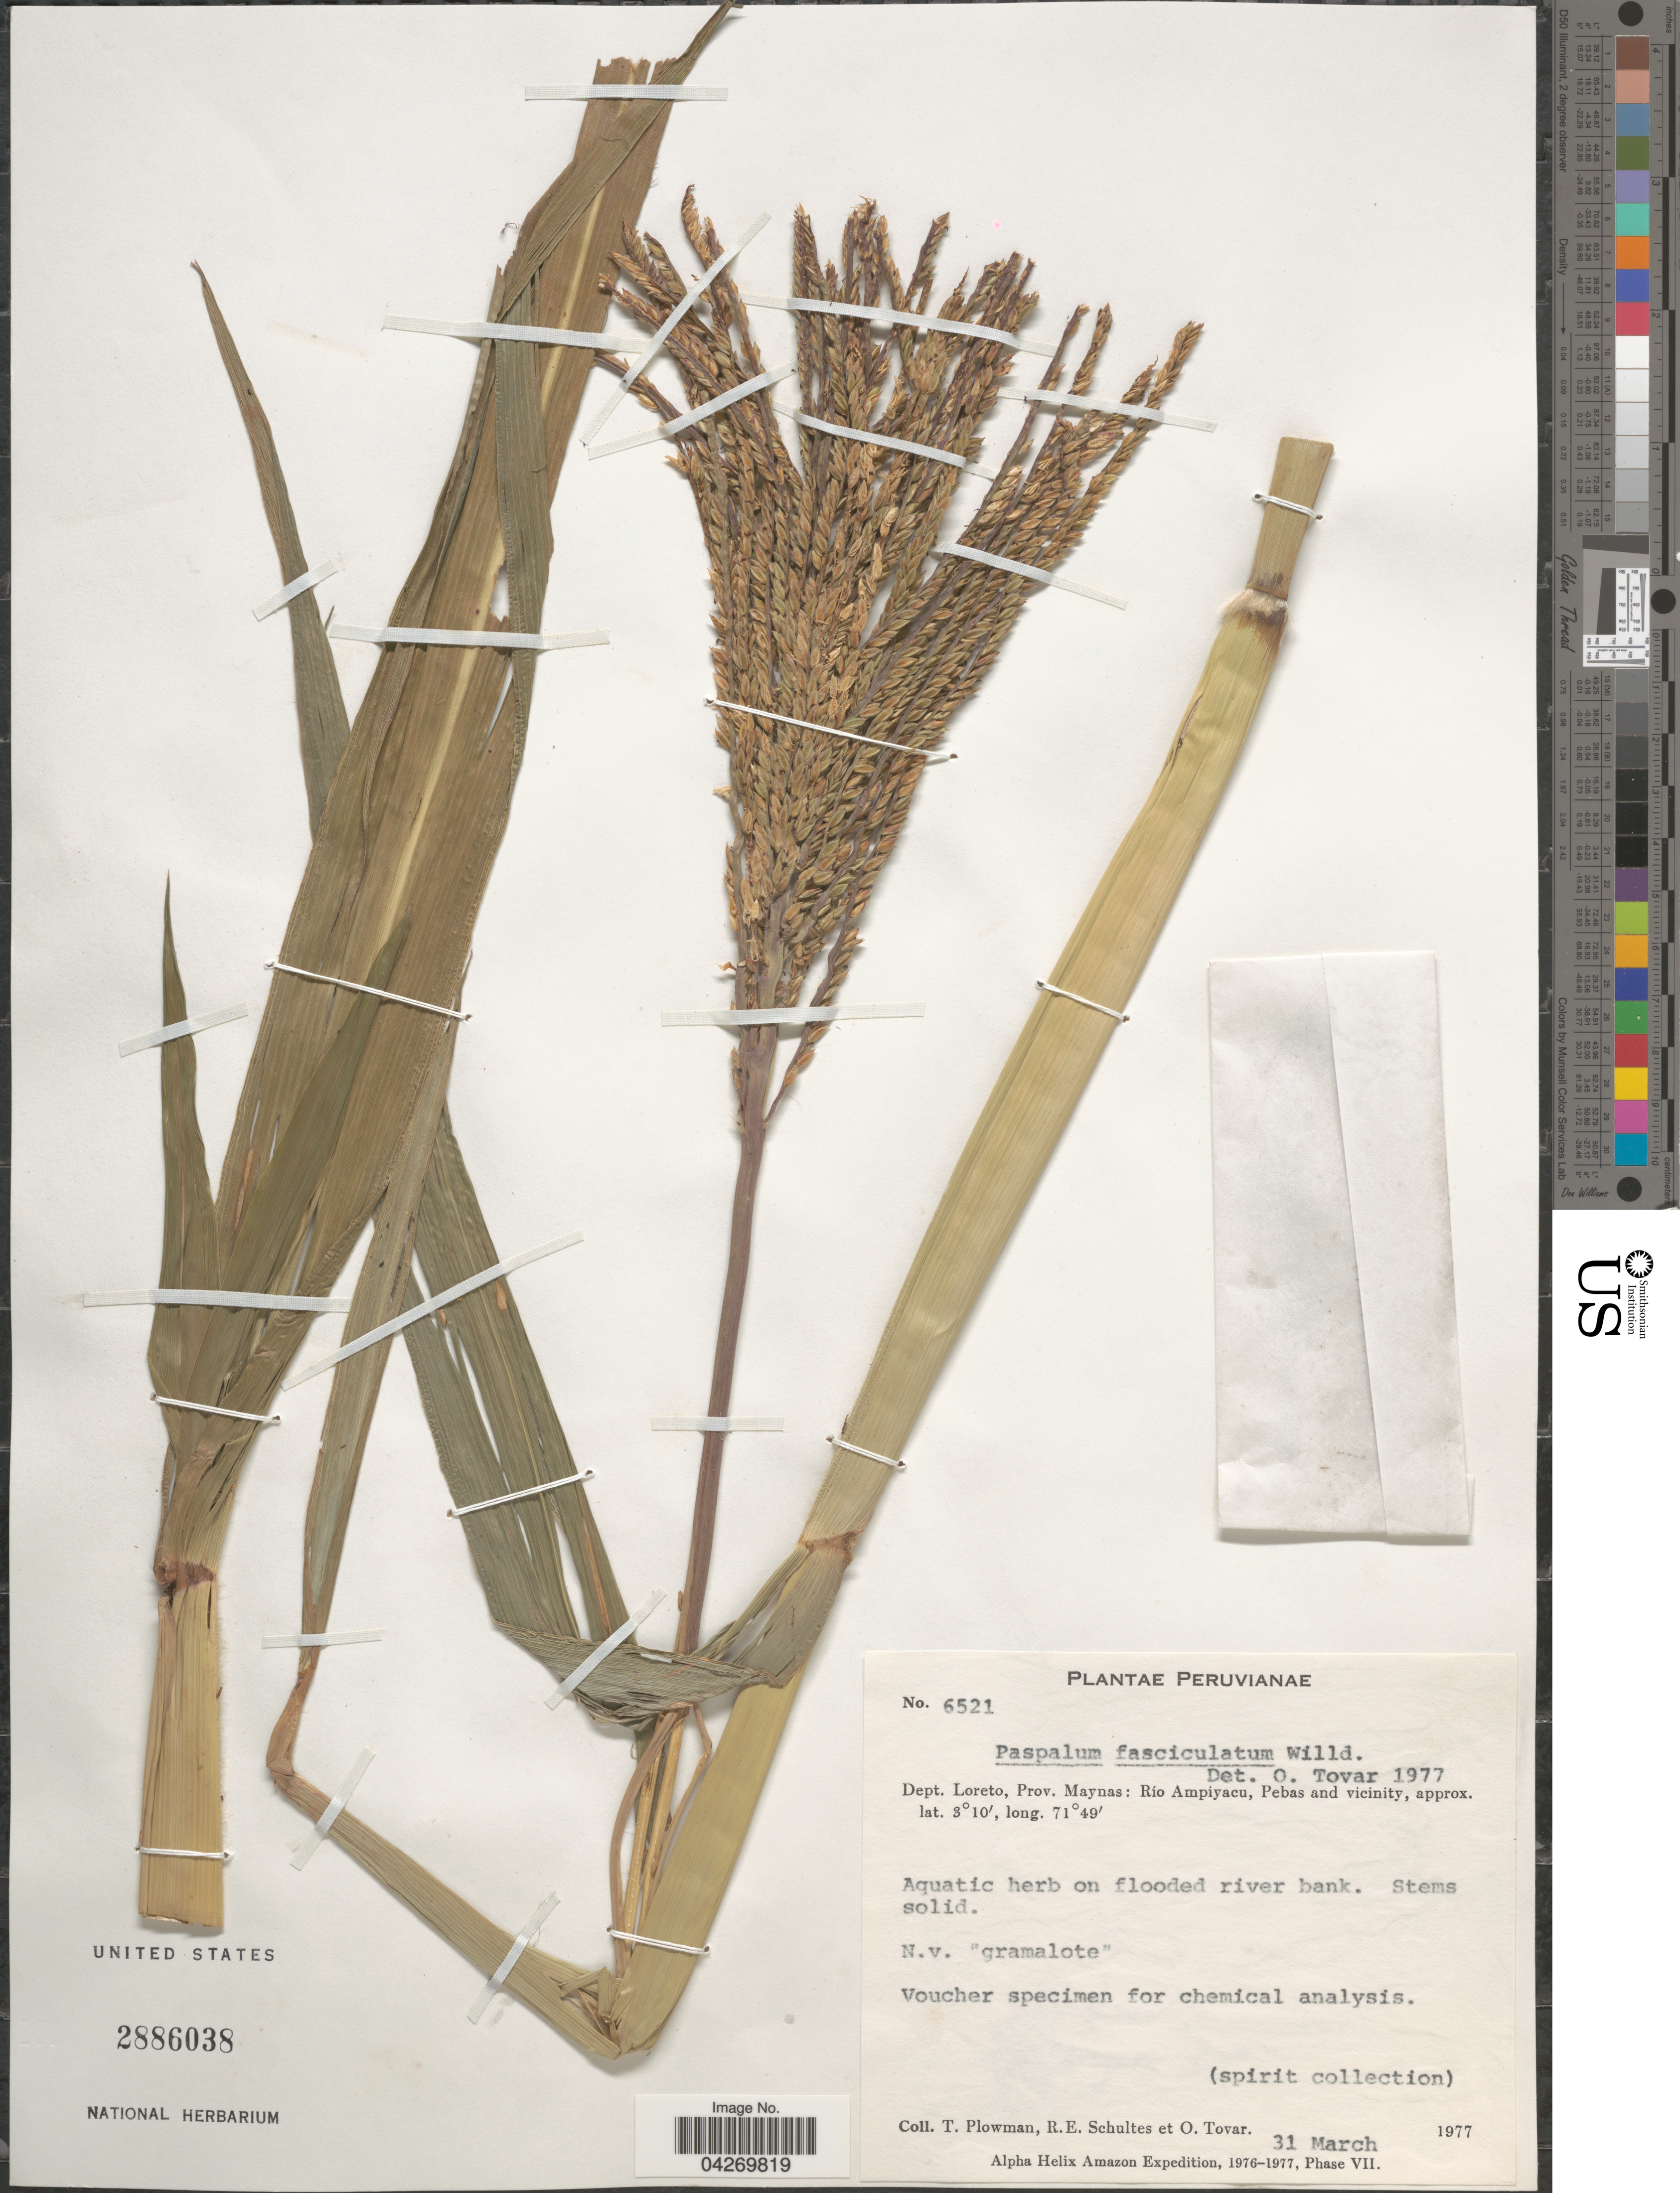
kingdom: Plantae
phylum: Tracheophyta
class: Liliopsida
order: Poales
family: Poaceae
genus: Paspalum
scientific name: Paspalum falcatum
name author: Nees ex Steud.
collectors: T. Plowman, R. E. Schultes & Ó. Tovar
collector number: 6521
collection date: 1977-03-31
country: Peru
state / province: Loreto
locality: Dept. Loreto, Prov. Maynas: Rio Ampiyacu, Pebas and vicinity. Alpha Helix Amazon Expedition, 1976-1977, Phase VII.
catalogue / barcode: US 2886038